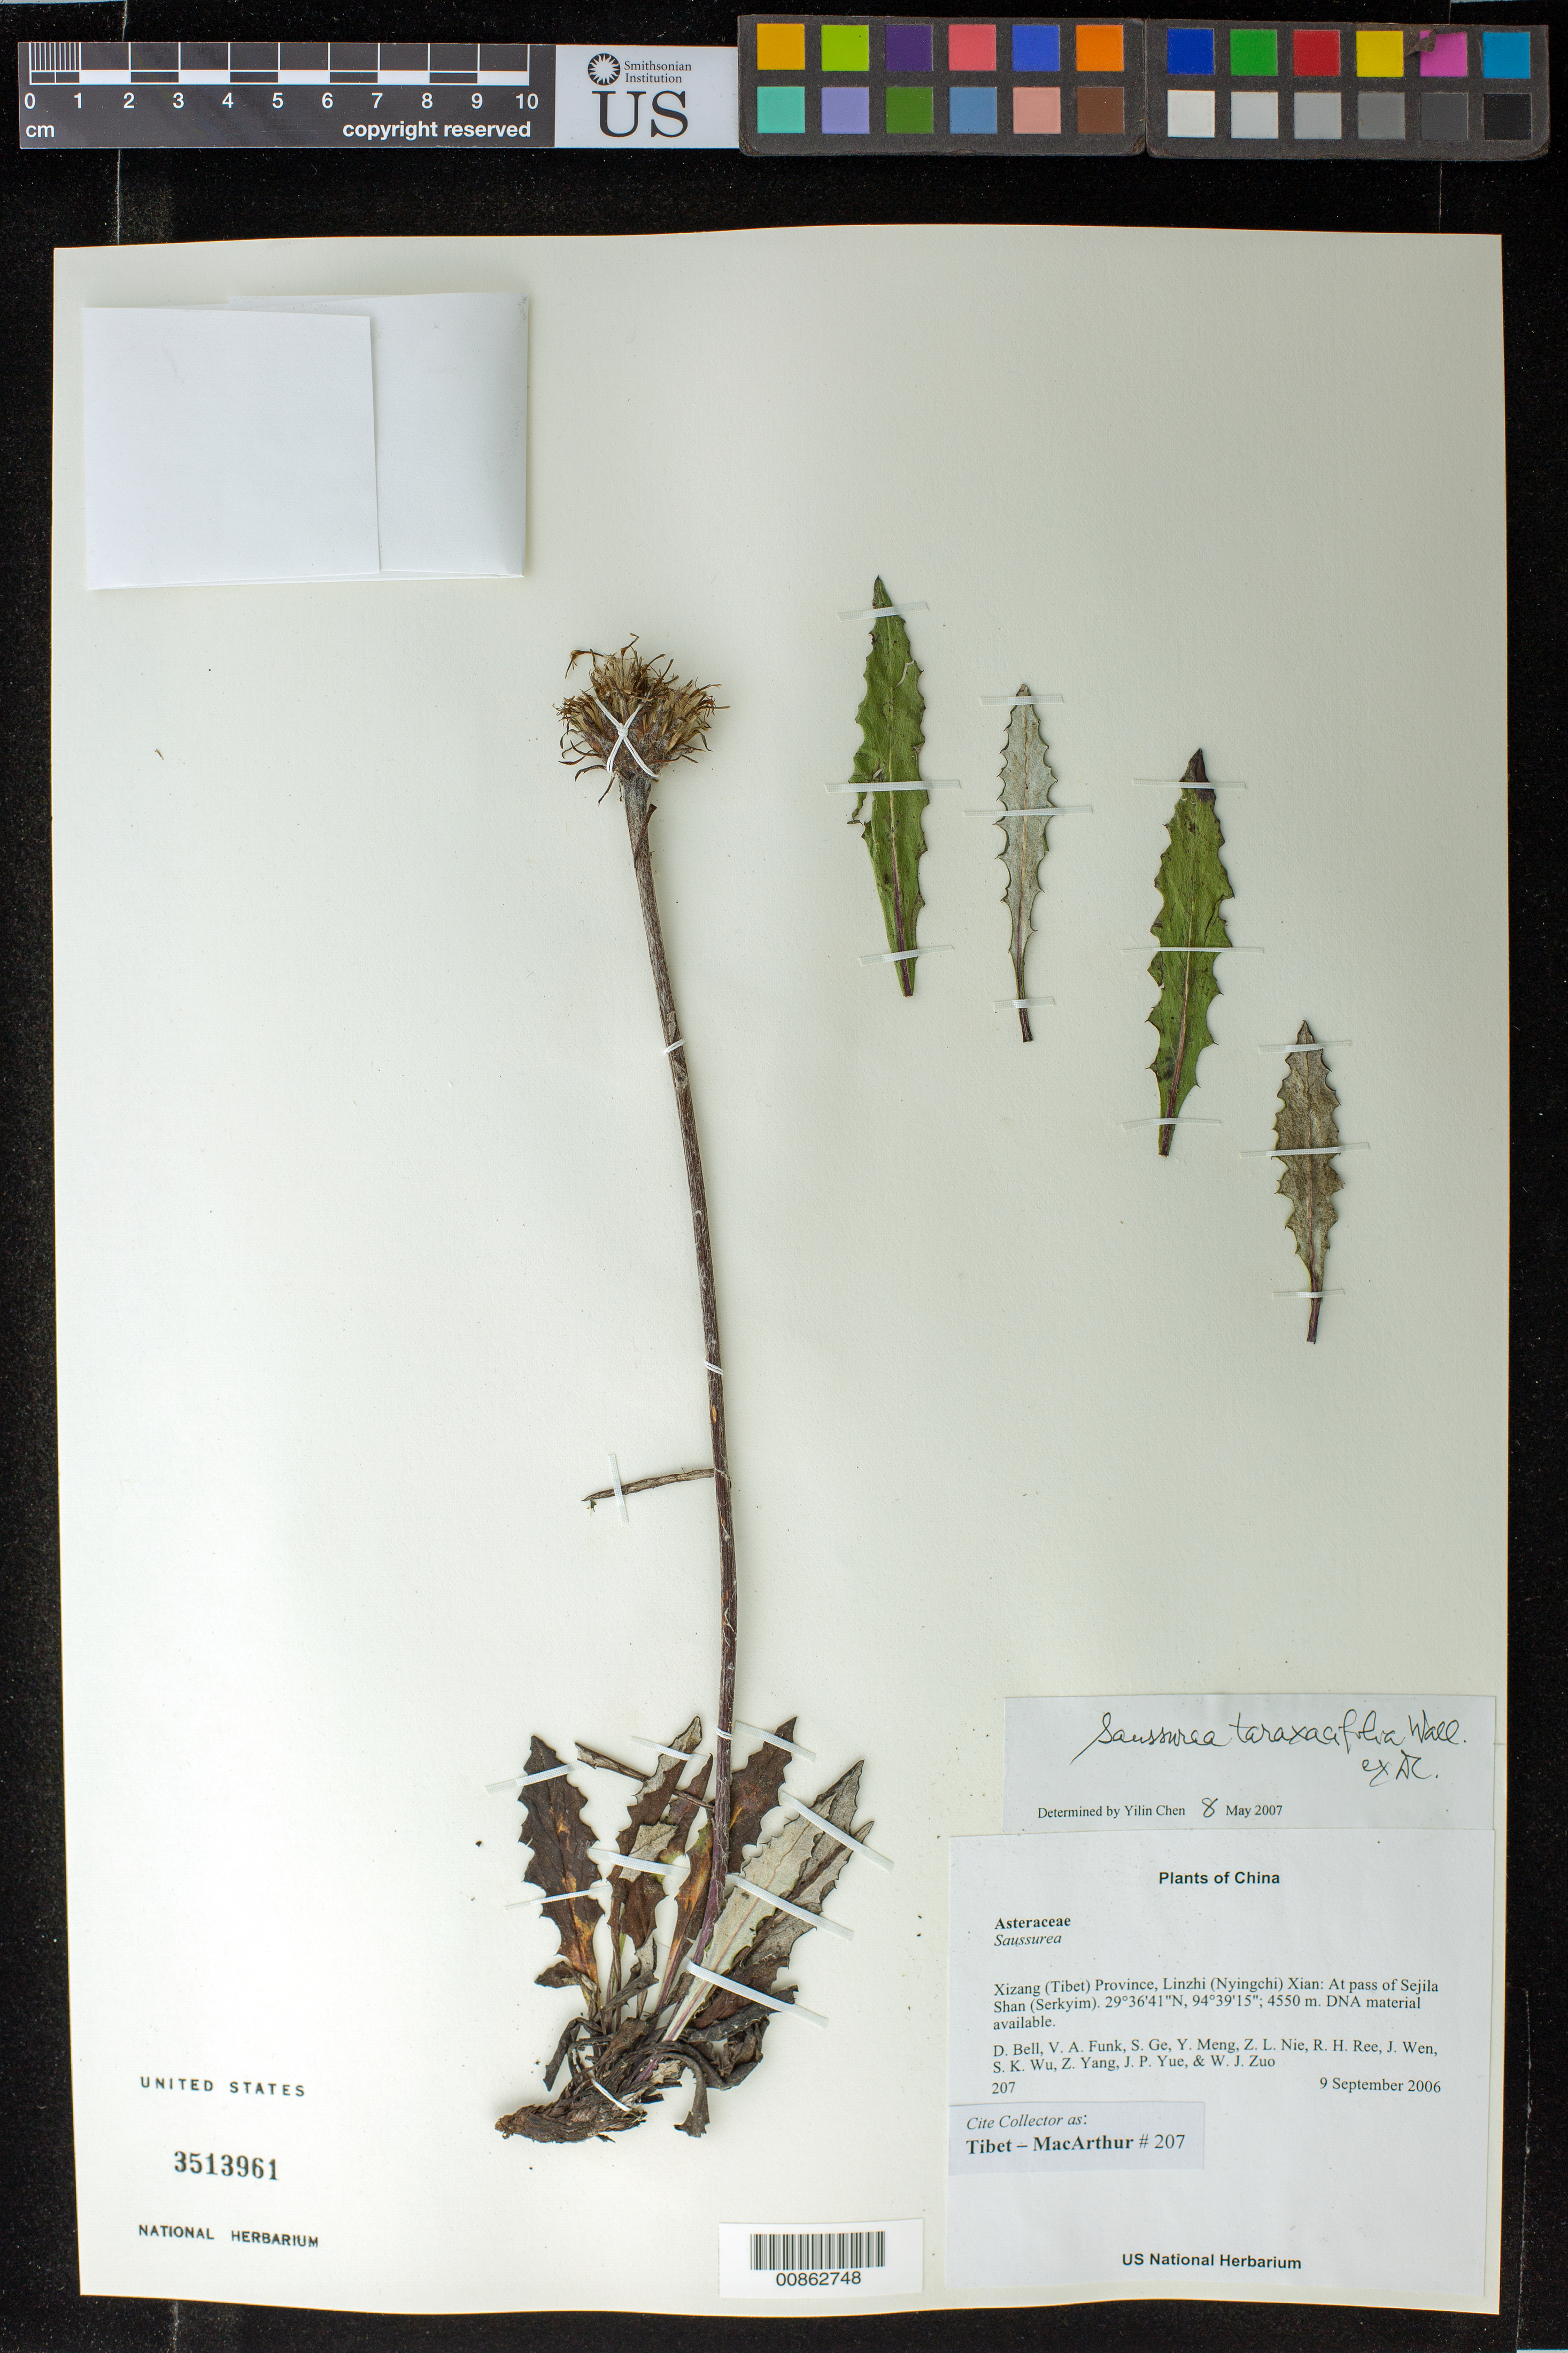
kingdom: Plantae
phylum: Tracheophyta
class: Magnoliopsida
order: Asterales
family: Asteraceae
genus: Saussurea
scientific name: Saussurea taraxacifolia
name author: Wall. ex DC.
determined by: Yilin Chen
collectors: Tibet-MacArthur, D. A. Bell, V. Funk, S. Ge, Y. Meng, Z. Nie, R. Ree, J. Wen, S. K. Wu, Z. Yang, J. Yue & W. Zuo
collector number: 207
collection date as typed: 09 Sep 2006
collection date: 2006-09-09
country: China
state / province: Xizang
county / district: Linzhi (Nyingchi) Xian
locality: At pass of Sejila Shan (Serkyim).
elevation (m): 4550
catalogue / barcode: US 3513961